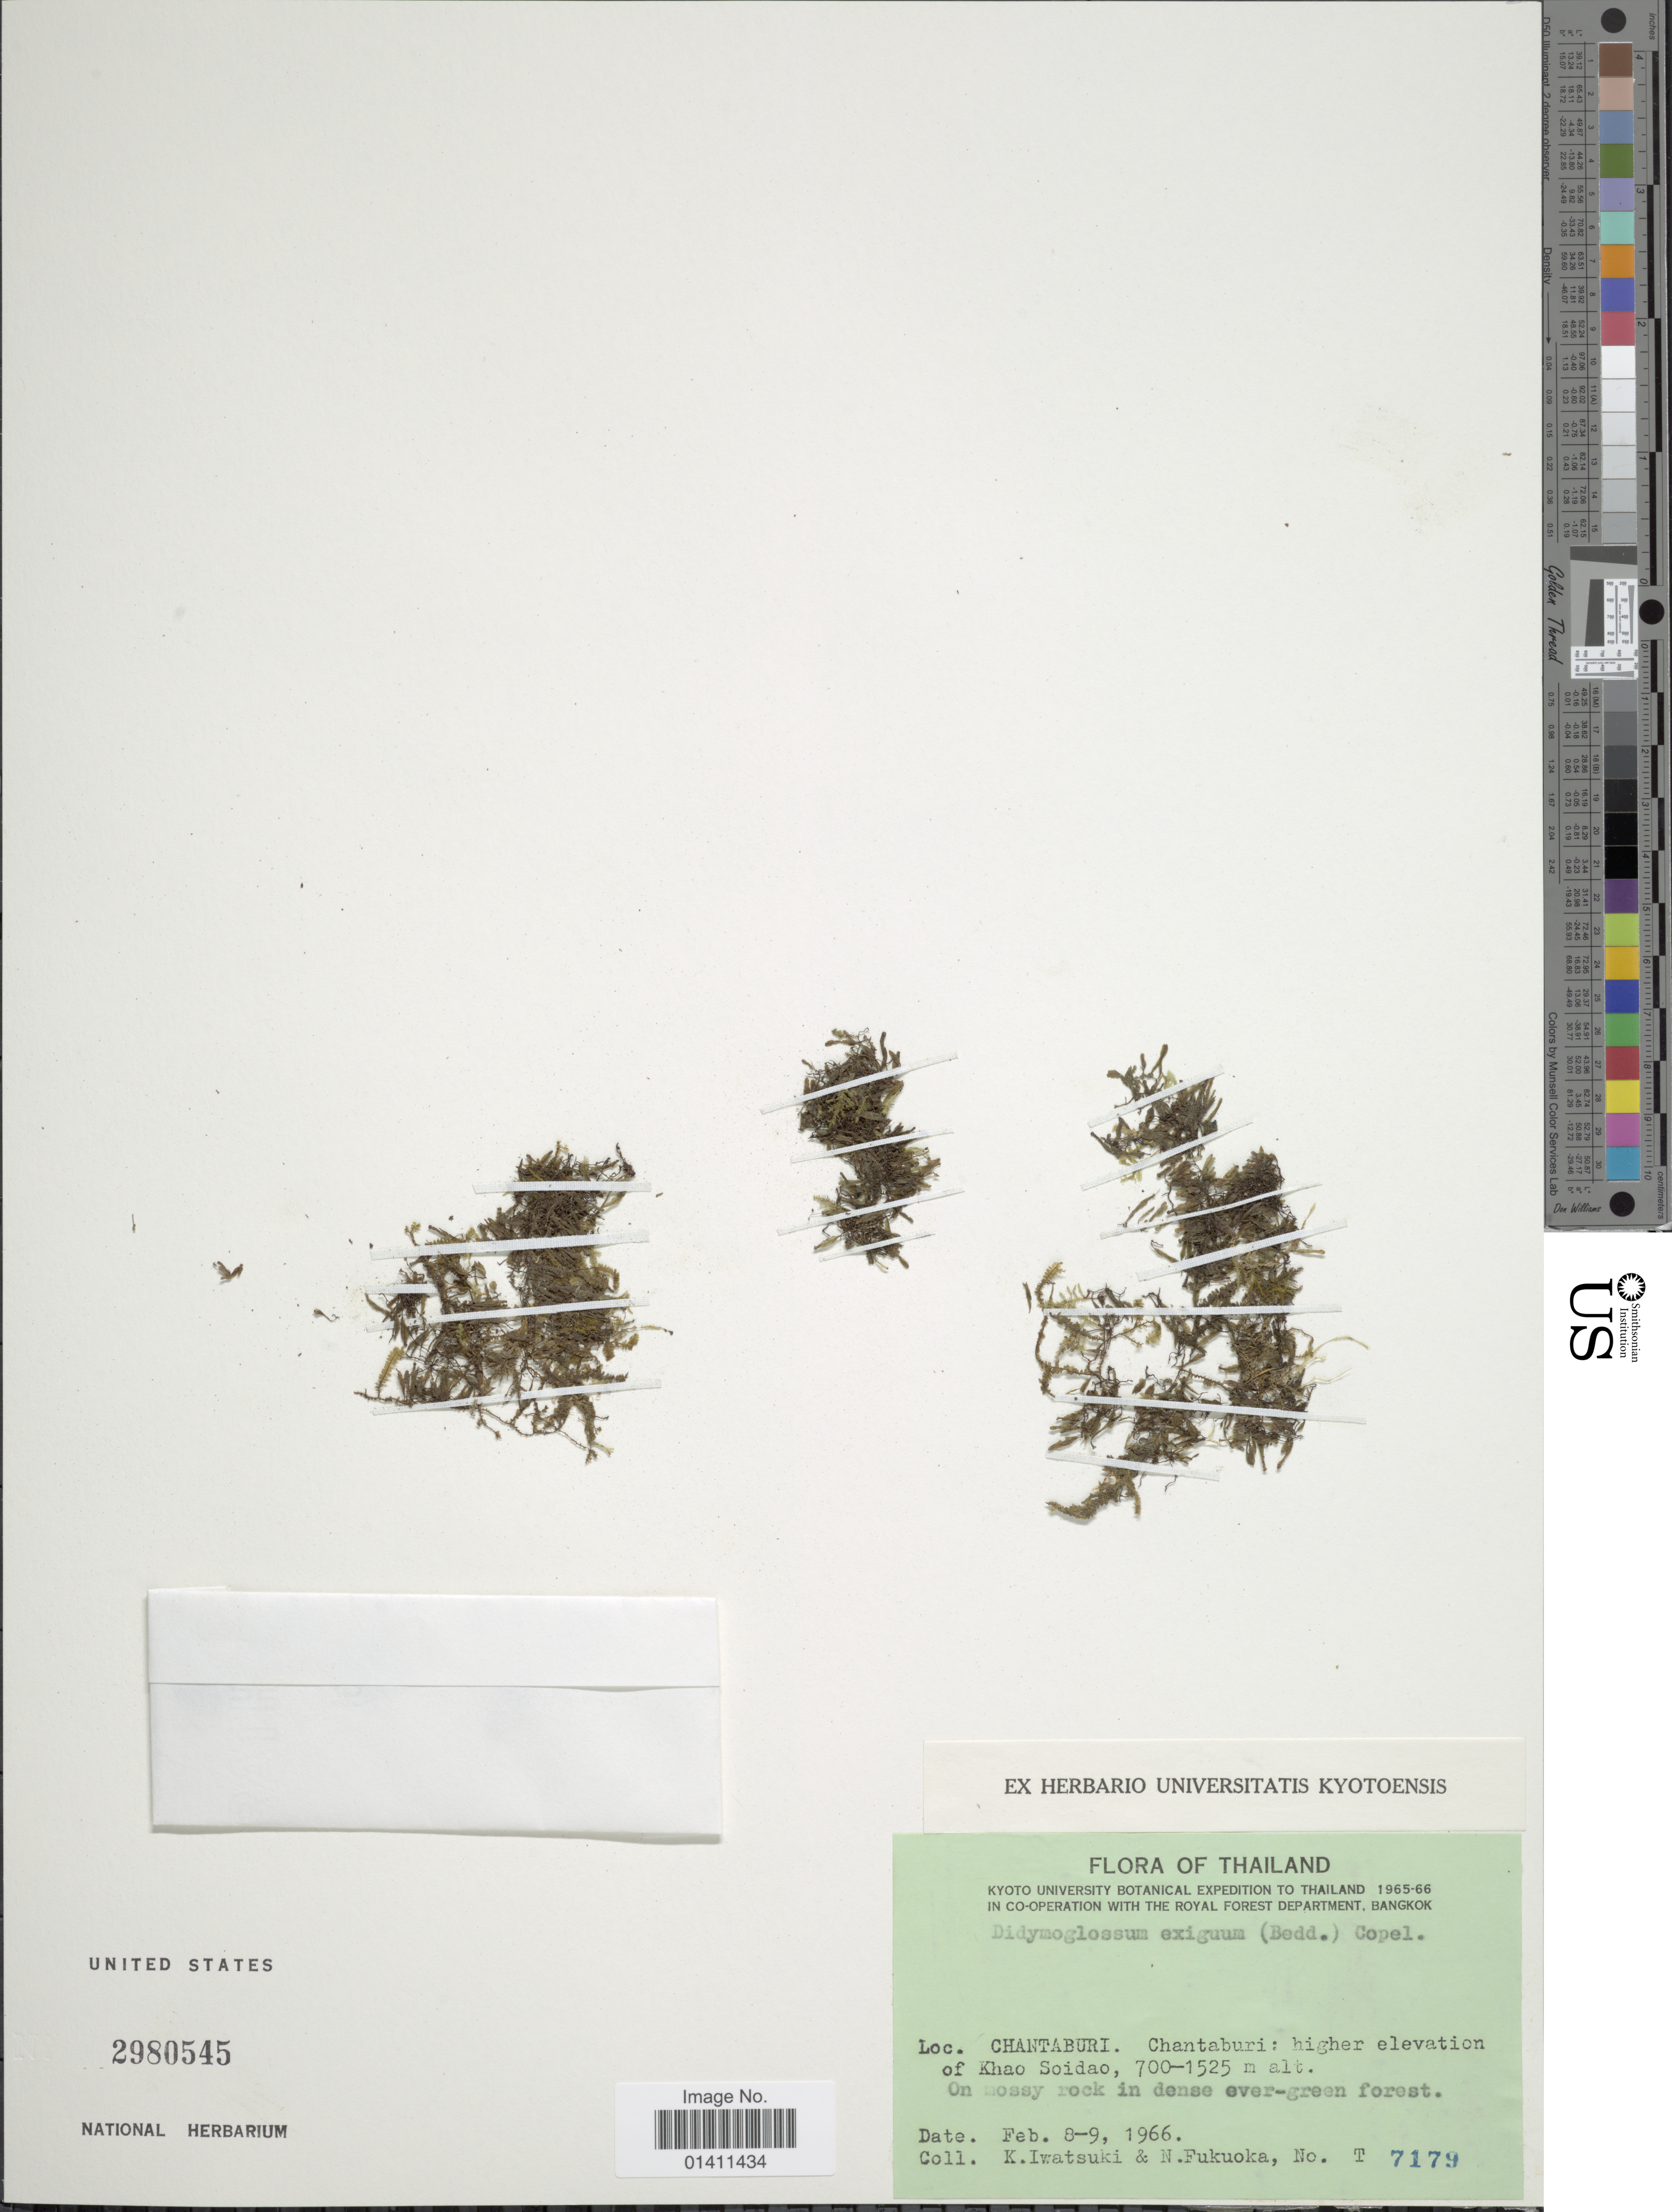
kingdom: Plantae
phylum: Tracheophyta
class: Polypodiopsida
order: Hymenophyllales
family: Hymenophyllaceae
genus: Didymoglossum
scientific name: Didymoglossum exiguum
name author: (Bedd.) Copel.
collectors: K. Iwatsuki & N. Fukuoka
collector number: T7179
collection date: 1966-02-08/1966-02-09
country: Thailand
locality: Chantaburi: higher elevation of Khao Soidao.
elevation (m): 700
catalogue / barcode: US 2980545